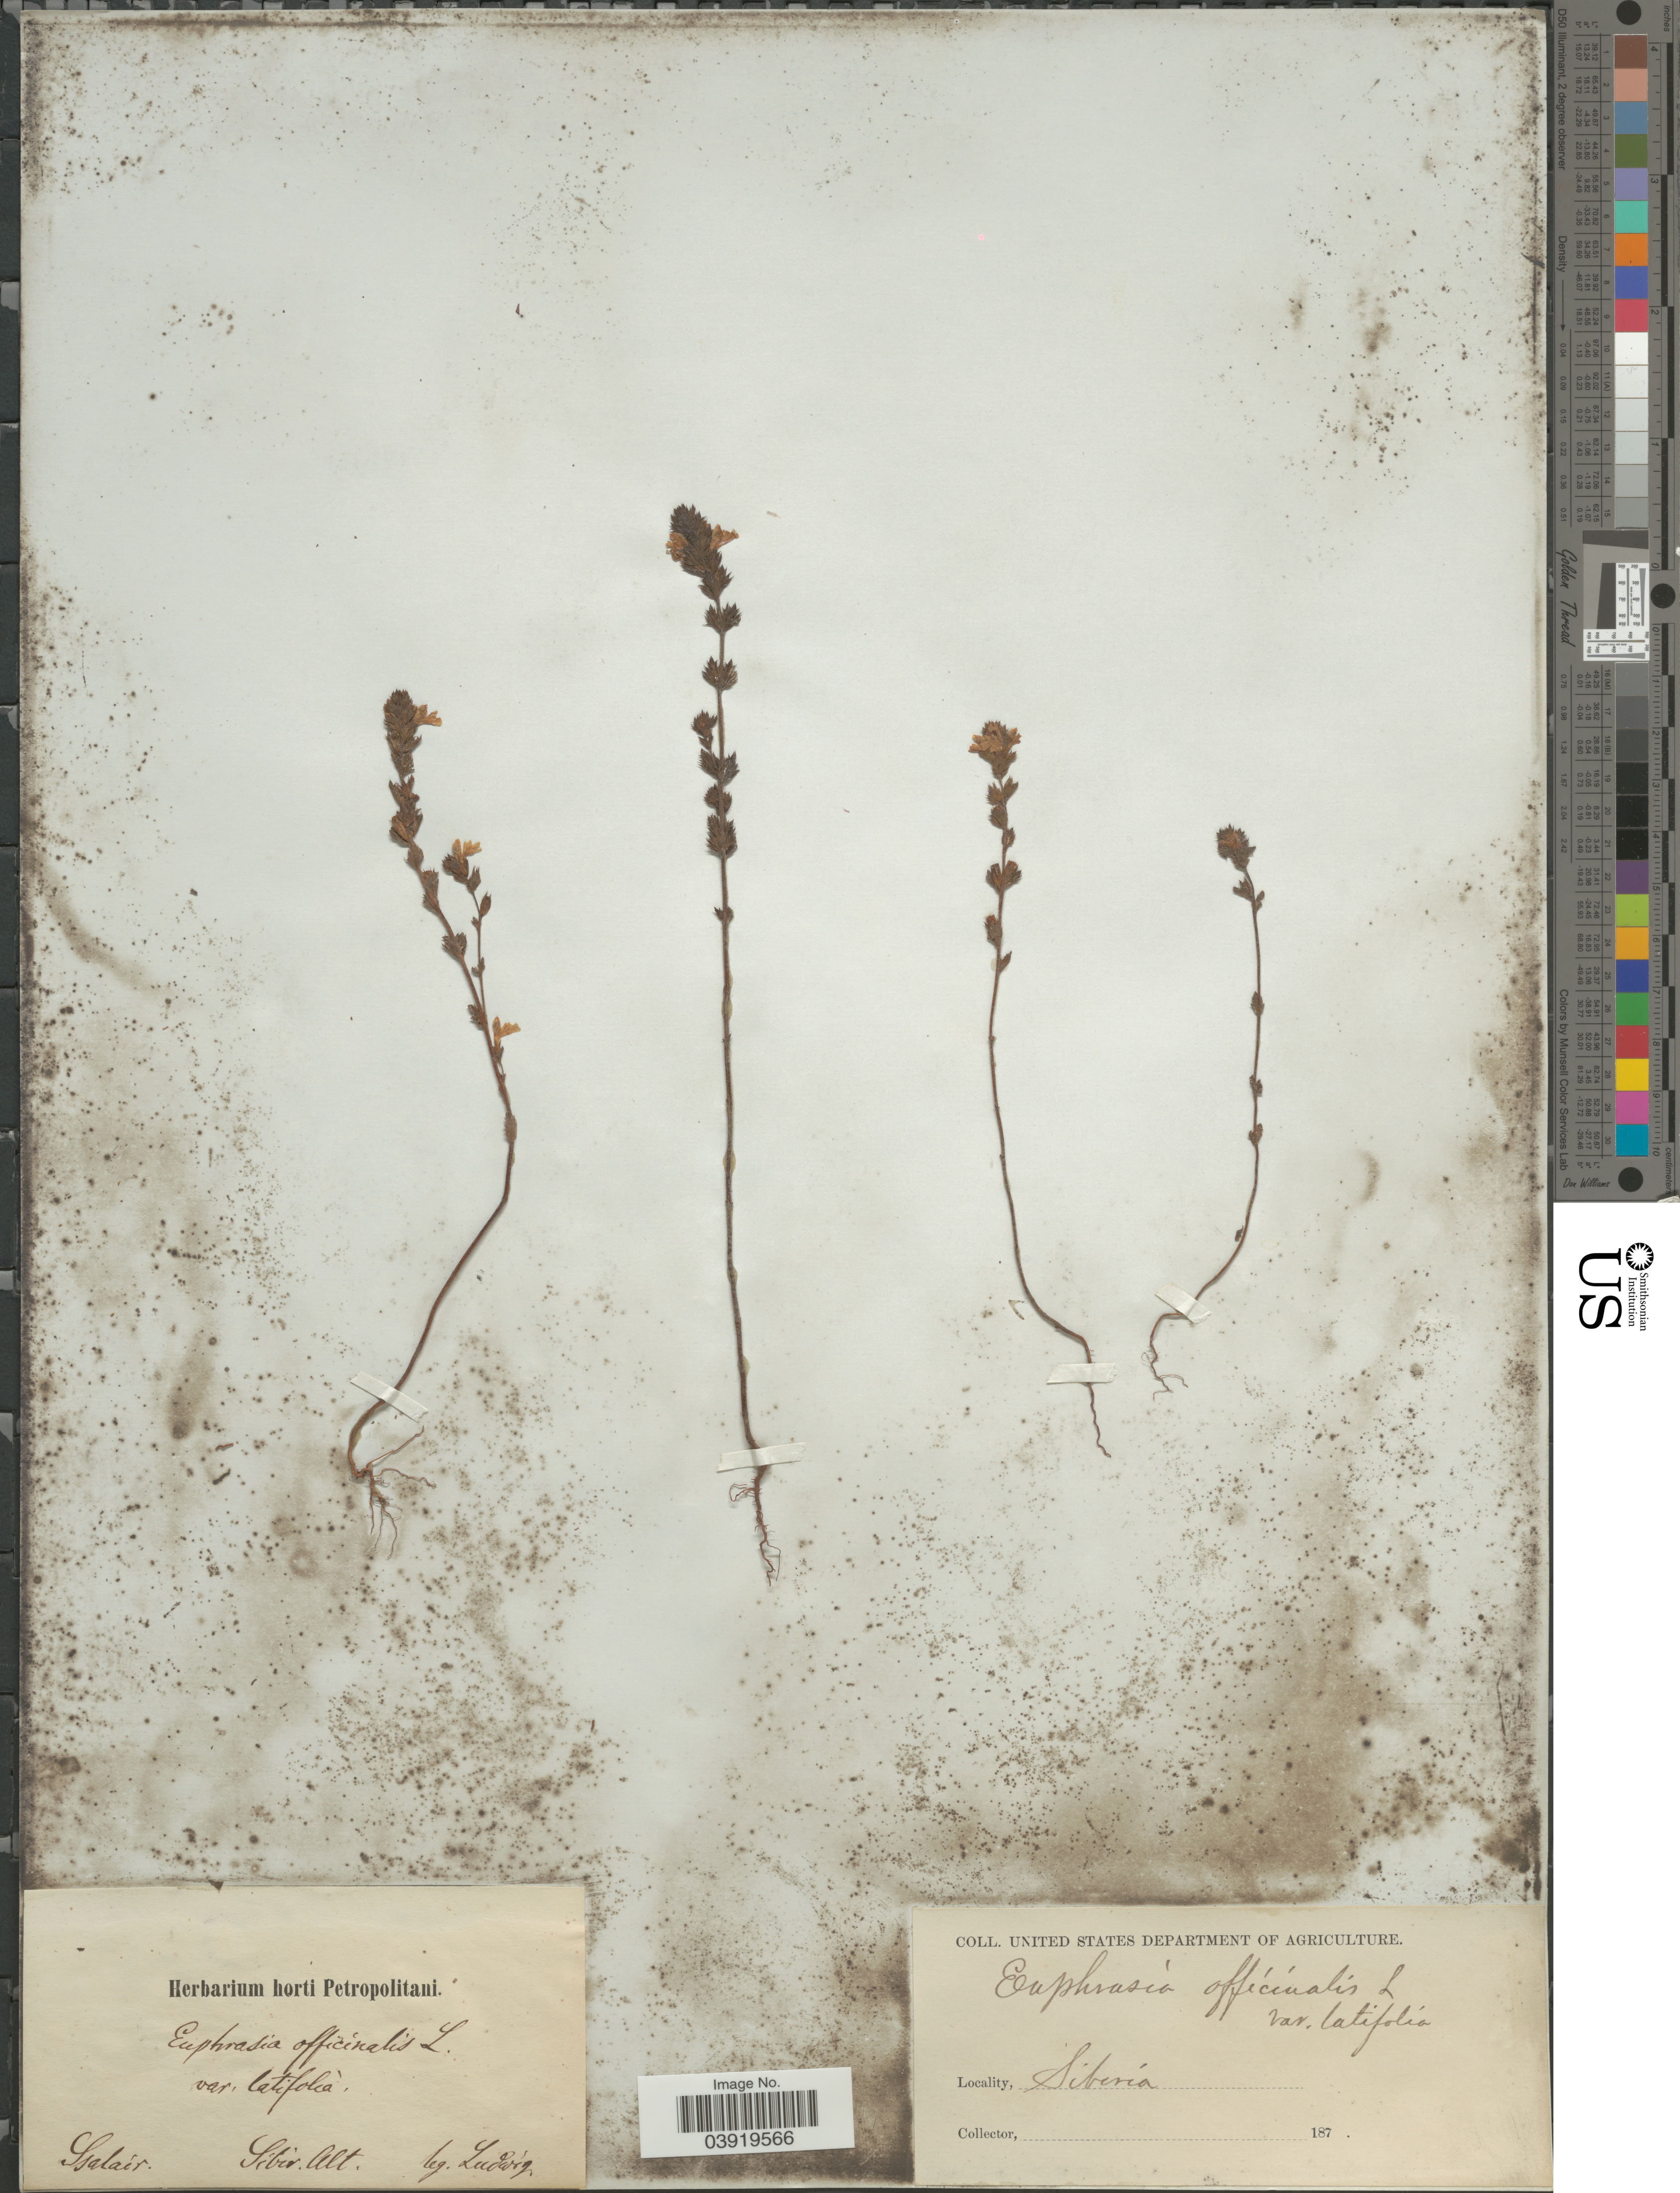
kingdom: Plantae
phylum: Tracheophyta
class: Magnoliopsida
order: Lamiales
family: Orobanchaceae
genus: Euphrasia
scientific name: Euphrasia officinalis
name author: L.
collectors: Ludwig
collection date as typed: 188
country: Russian Federation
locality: Salair. Sibir. Siberia.